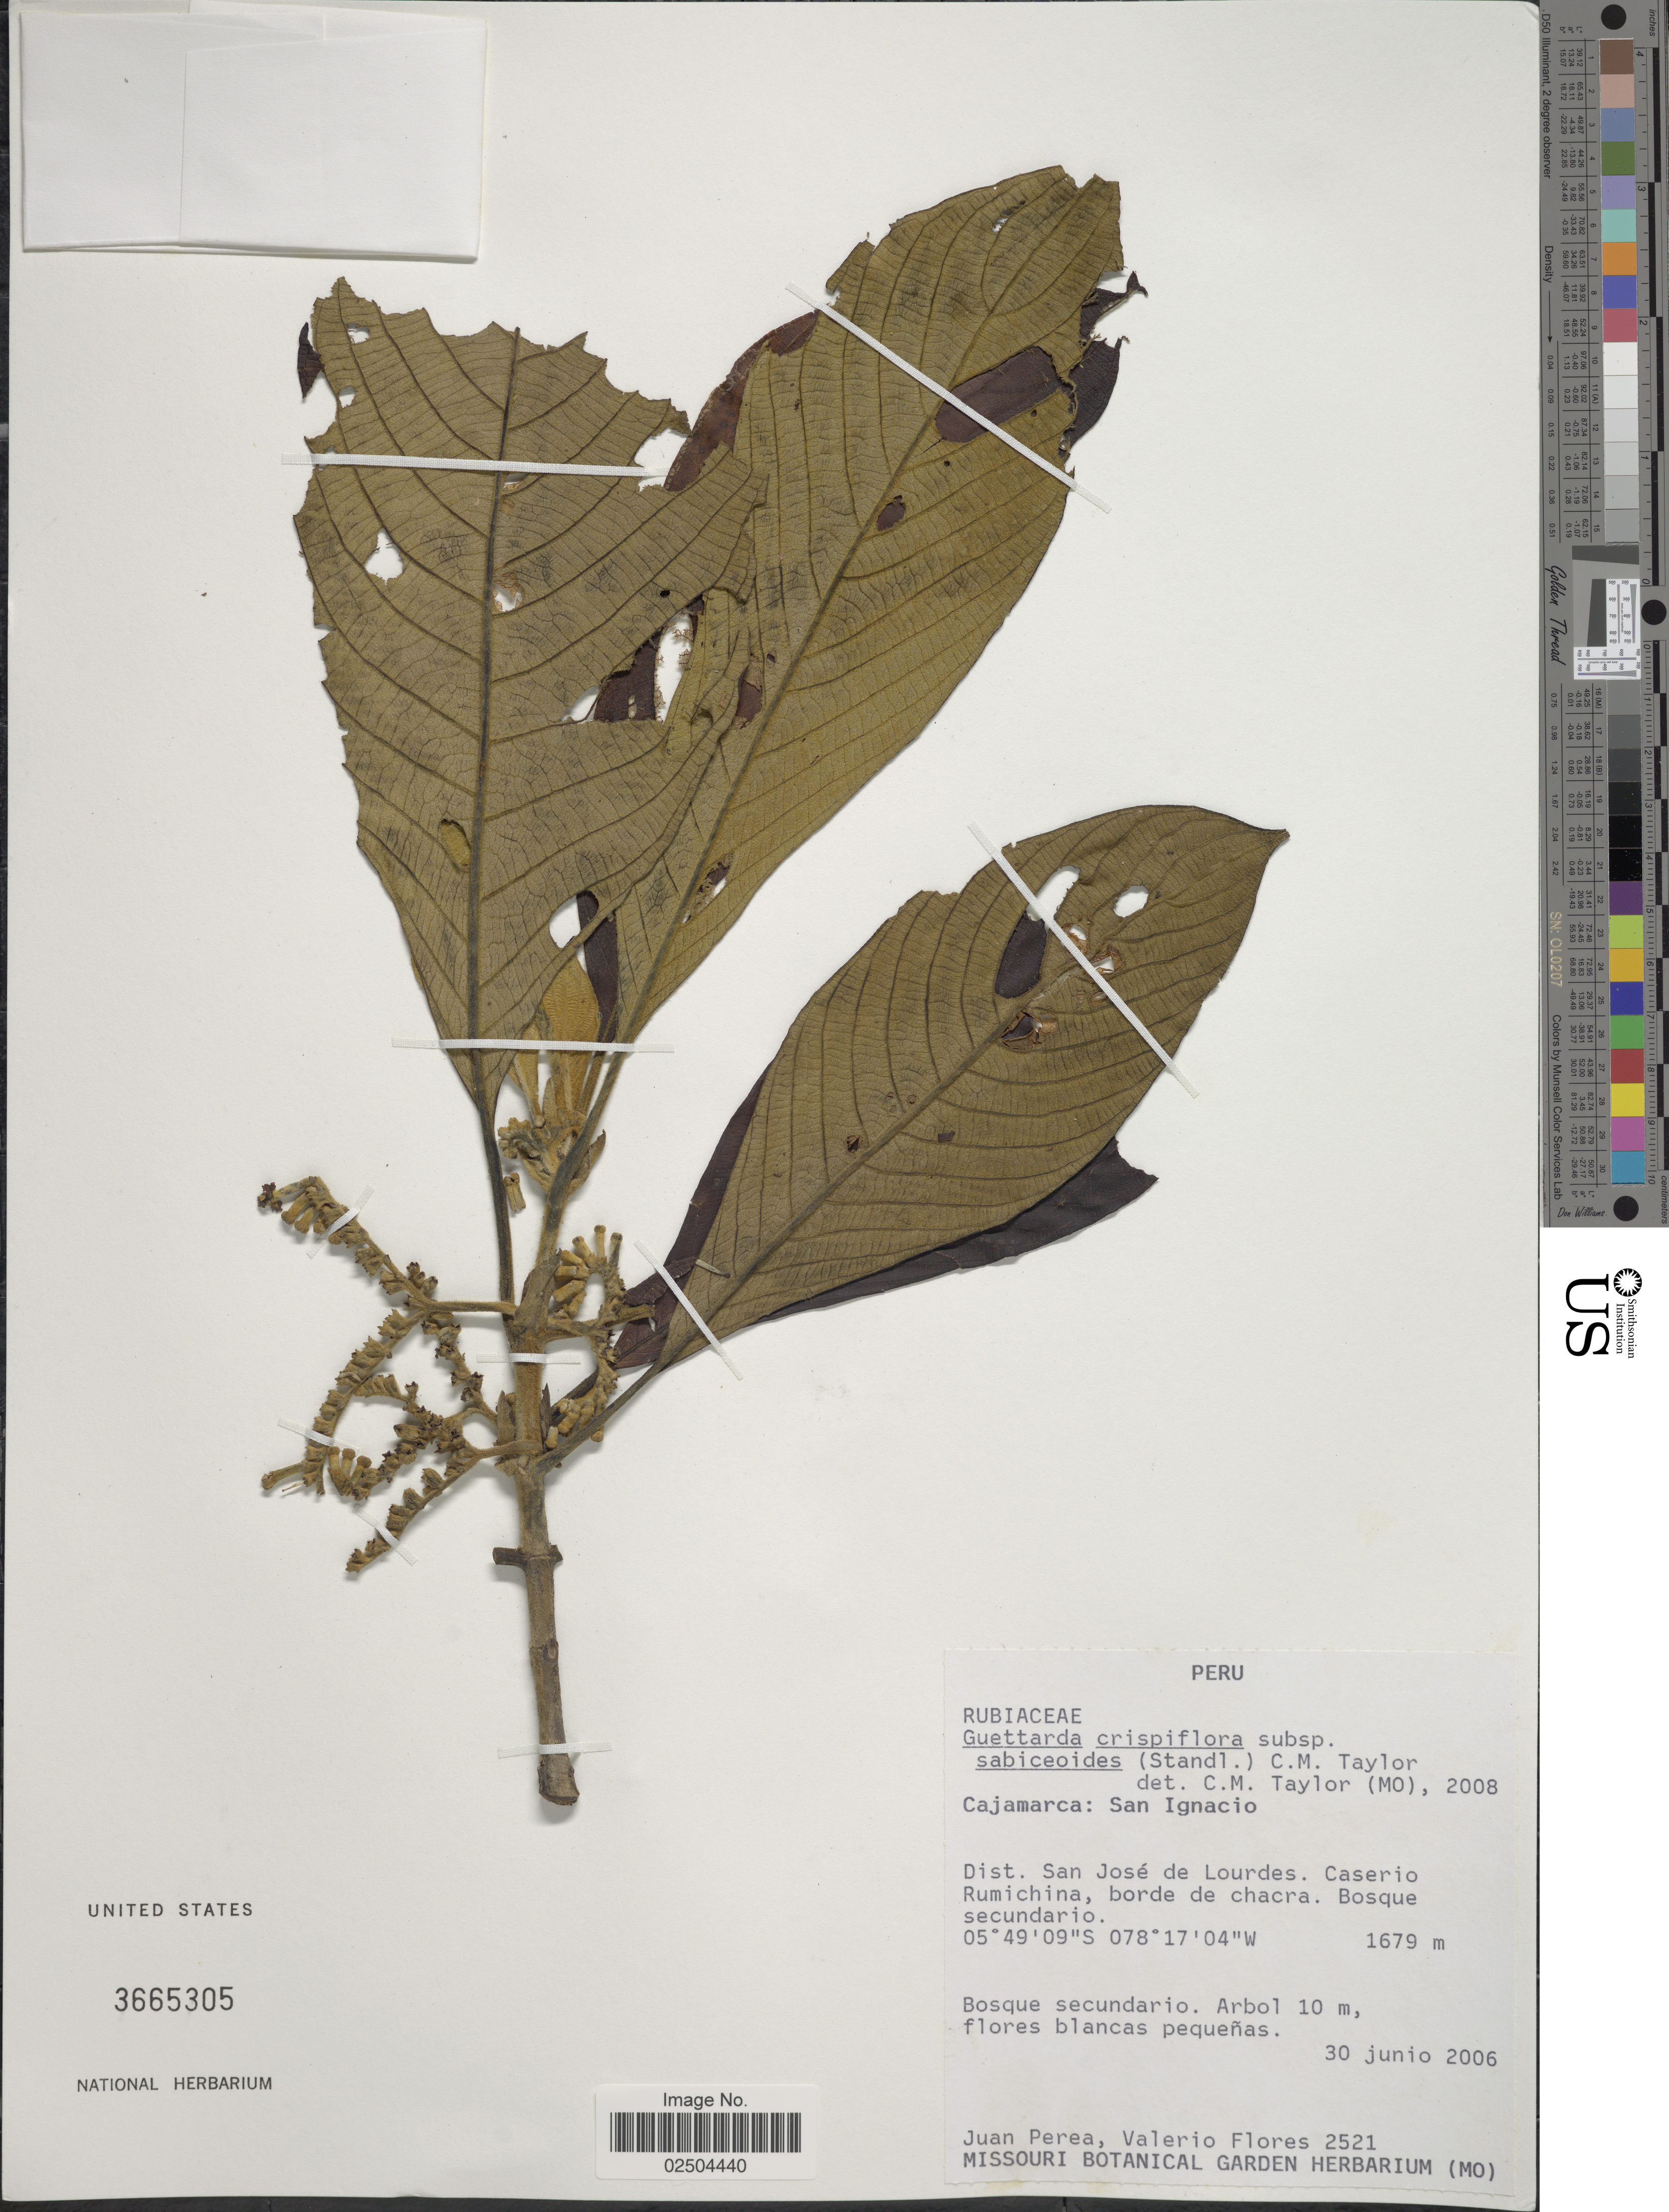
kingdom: Plantae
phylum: Tracheophyta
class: Magnoliopsida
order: Gentianales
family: Rubiaceae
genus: Guettarda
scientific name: Guettarda crispiflora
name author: Vahl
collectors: J. Perea & V. Flores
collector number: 2521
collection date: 2006-06-30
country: Peru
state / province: Cajamarca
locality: Cajamarca: San Ignacio, Dist. San Jose de Lourdes, Caserio Rumichina, borde de chacra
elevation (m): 1679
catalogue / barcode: US 3665305